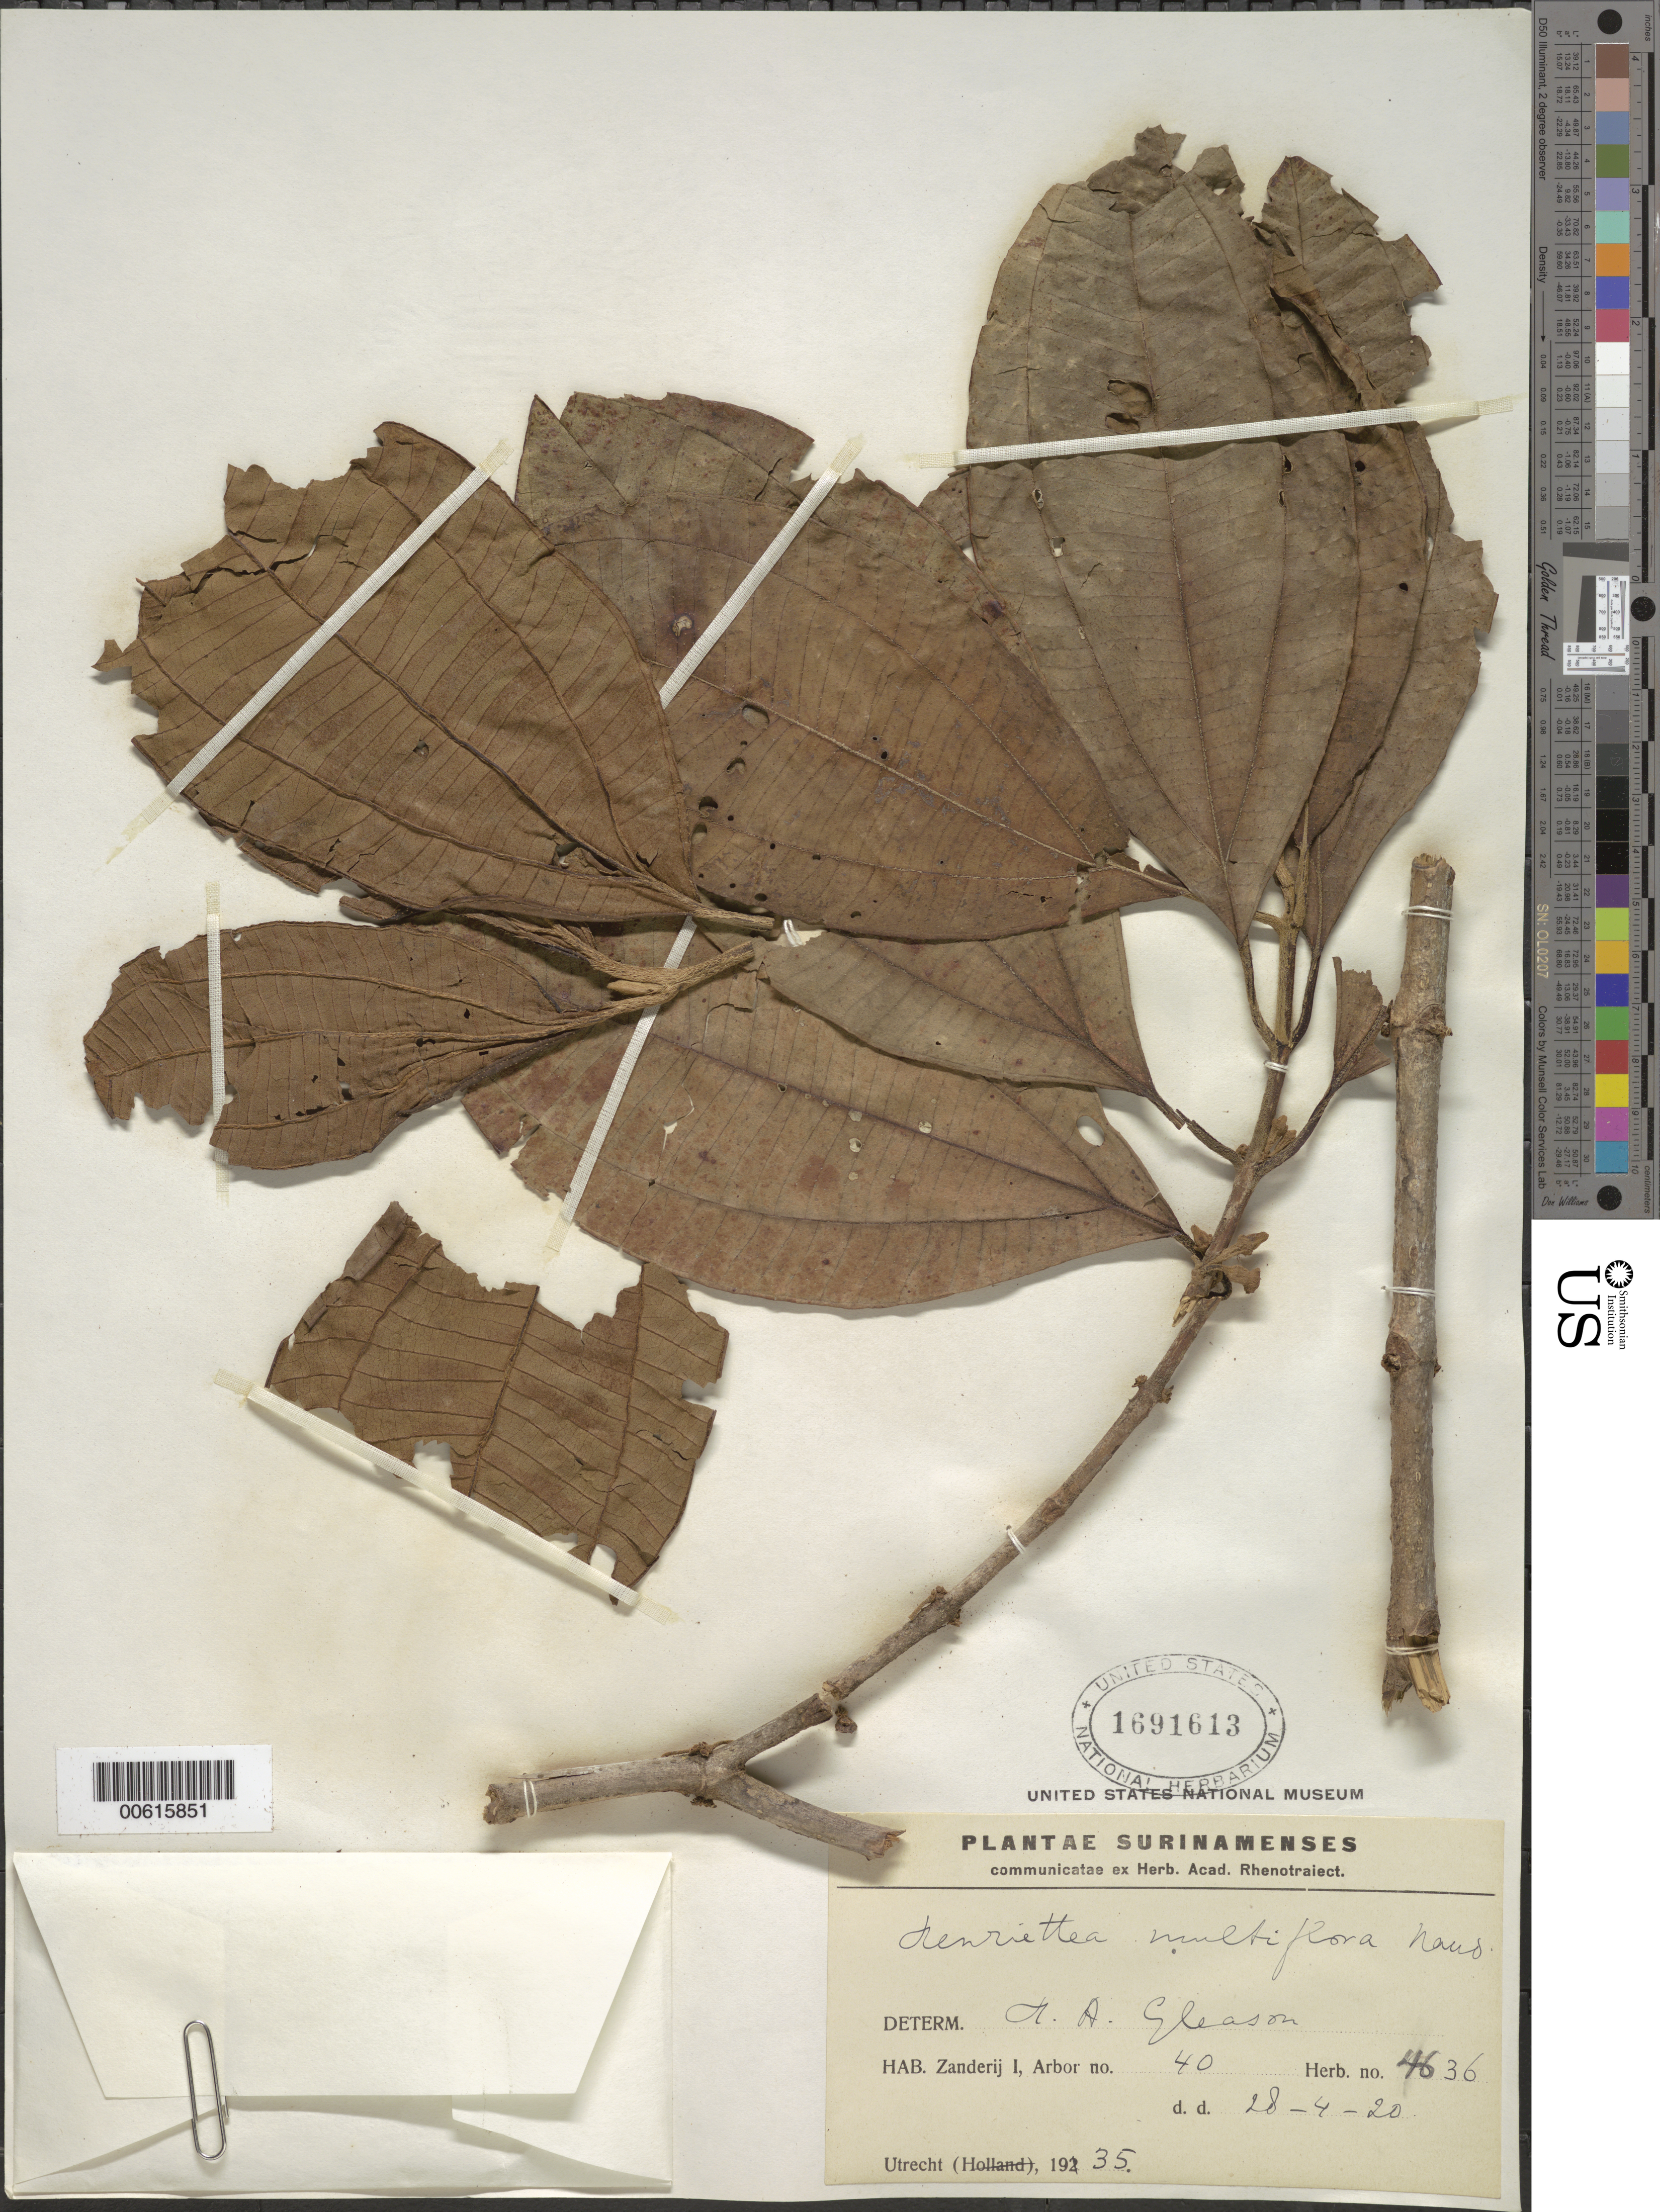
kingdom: Plantae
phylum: Tracheophyta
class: Magnoliopsida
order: Myrtales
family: Melastomataceae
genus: Henriettea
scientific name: Henriettea multiflora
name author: Naudin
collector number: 4636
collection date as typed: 28-Apr-20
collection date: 1920-04-28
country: Suriname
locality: Zanderij I., Forest Reserve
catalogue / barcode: US 1691613